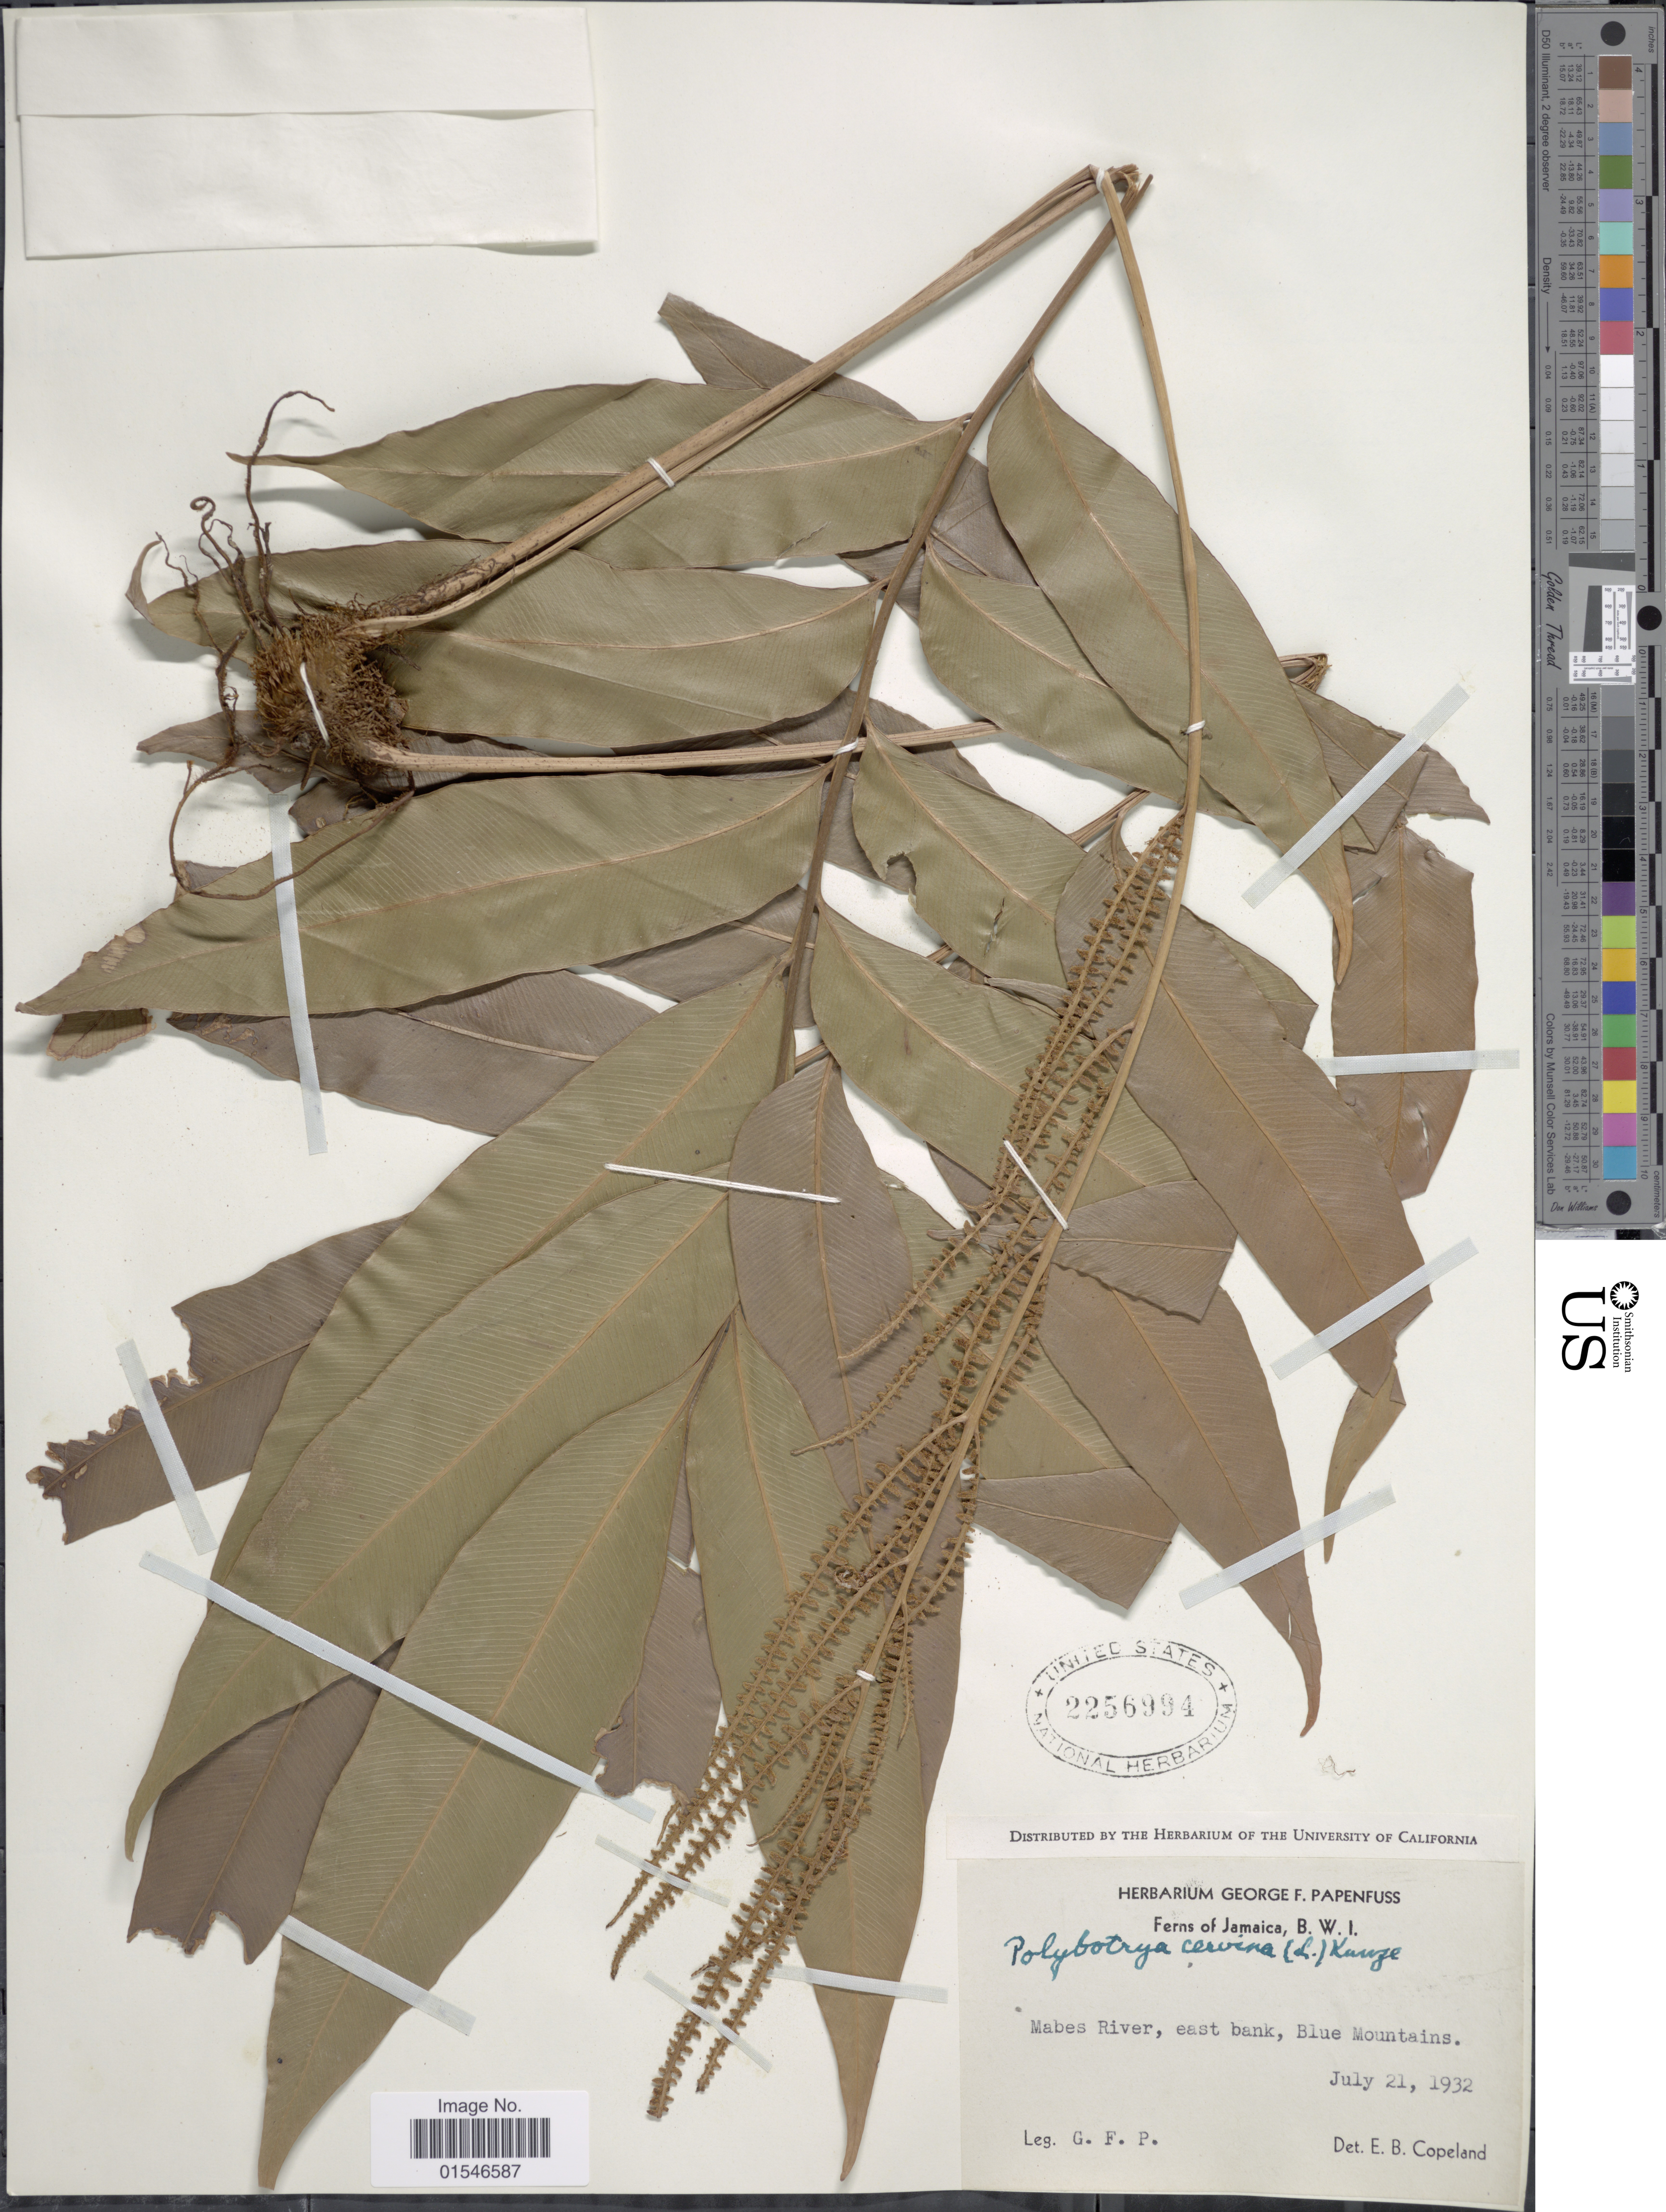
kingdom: Plantae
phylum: Tracheophyta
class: Polypodiopsida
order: Polypodiales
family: Dryopteridaceae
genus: Olfersia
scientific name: Olfersia cervina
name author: (L.) Kunze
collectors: G. Papenfuss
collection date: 1932-07-21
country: Jamaica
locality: Mabes River, east bank, Blue Mountains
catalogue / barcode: US 2256994